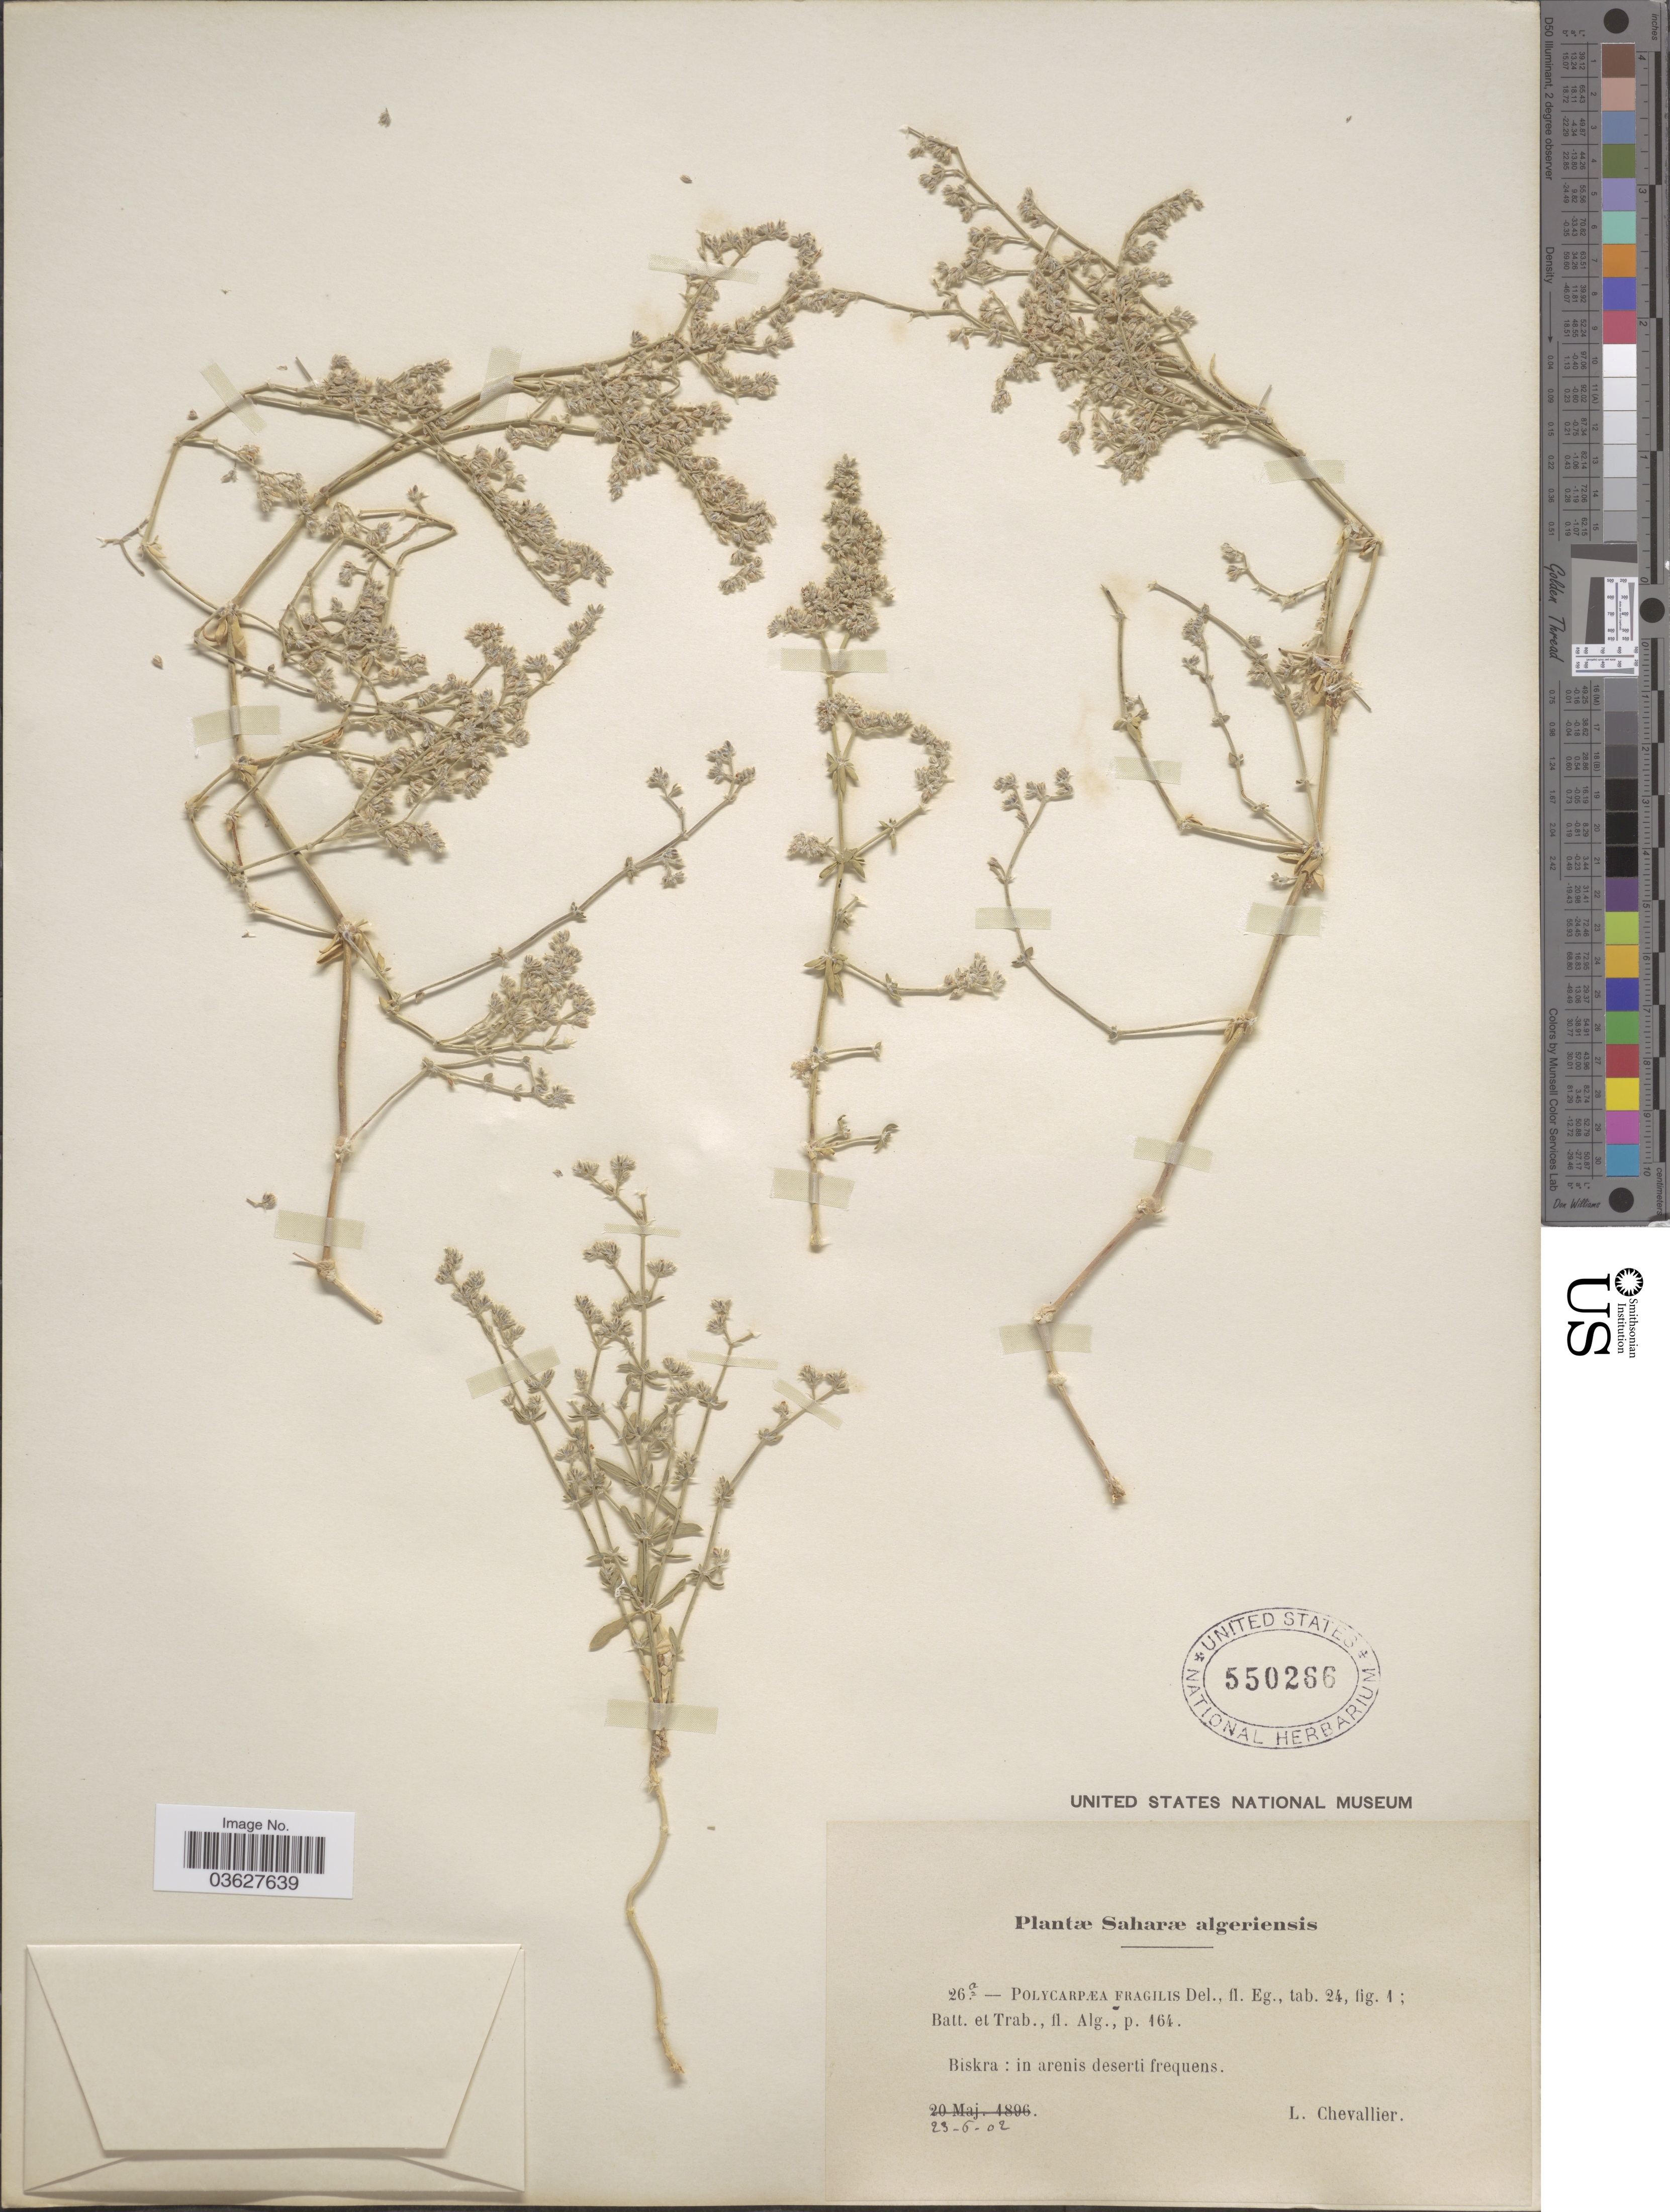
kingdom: Plantae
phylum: Tracheophyta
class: Magnoliopsida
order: Caryophyllales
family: Caryophyllaceae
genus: Polycarpaea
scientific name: Polycarpaea fragilis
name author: Delile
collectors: L. Chevallier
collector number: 26a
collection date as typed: Transcribed d/m/y: 23/6/2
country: Algeria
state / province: Biskra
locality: Saharæ algeriensis. Biskra: in arenis deserti frequens.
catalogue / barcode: US 550266